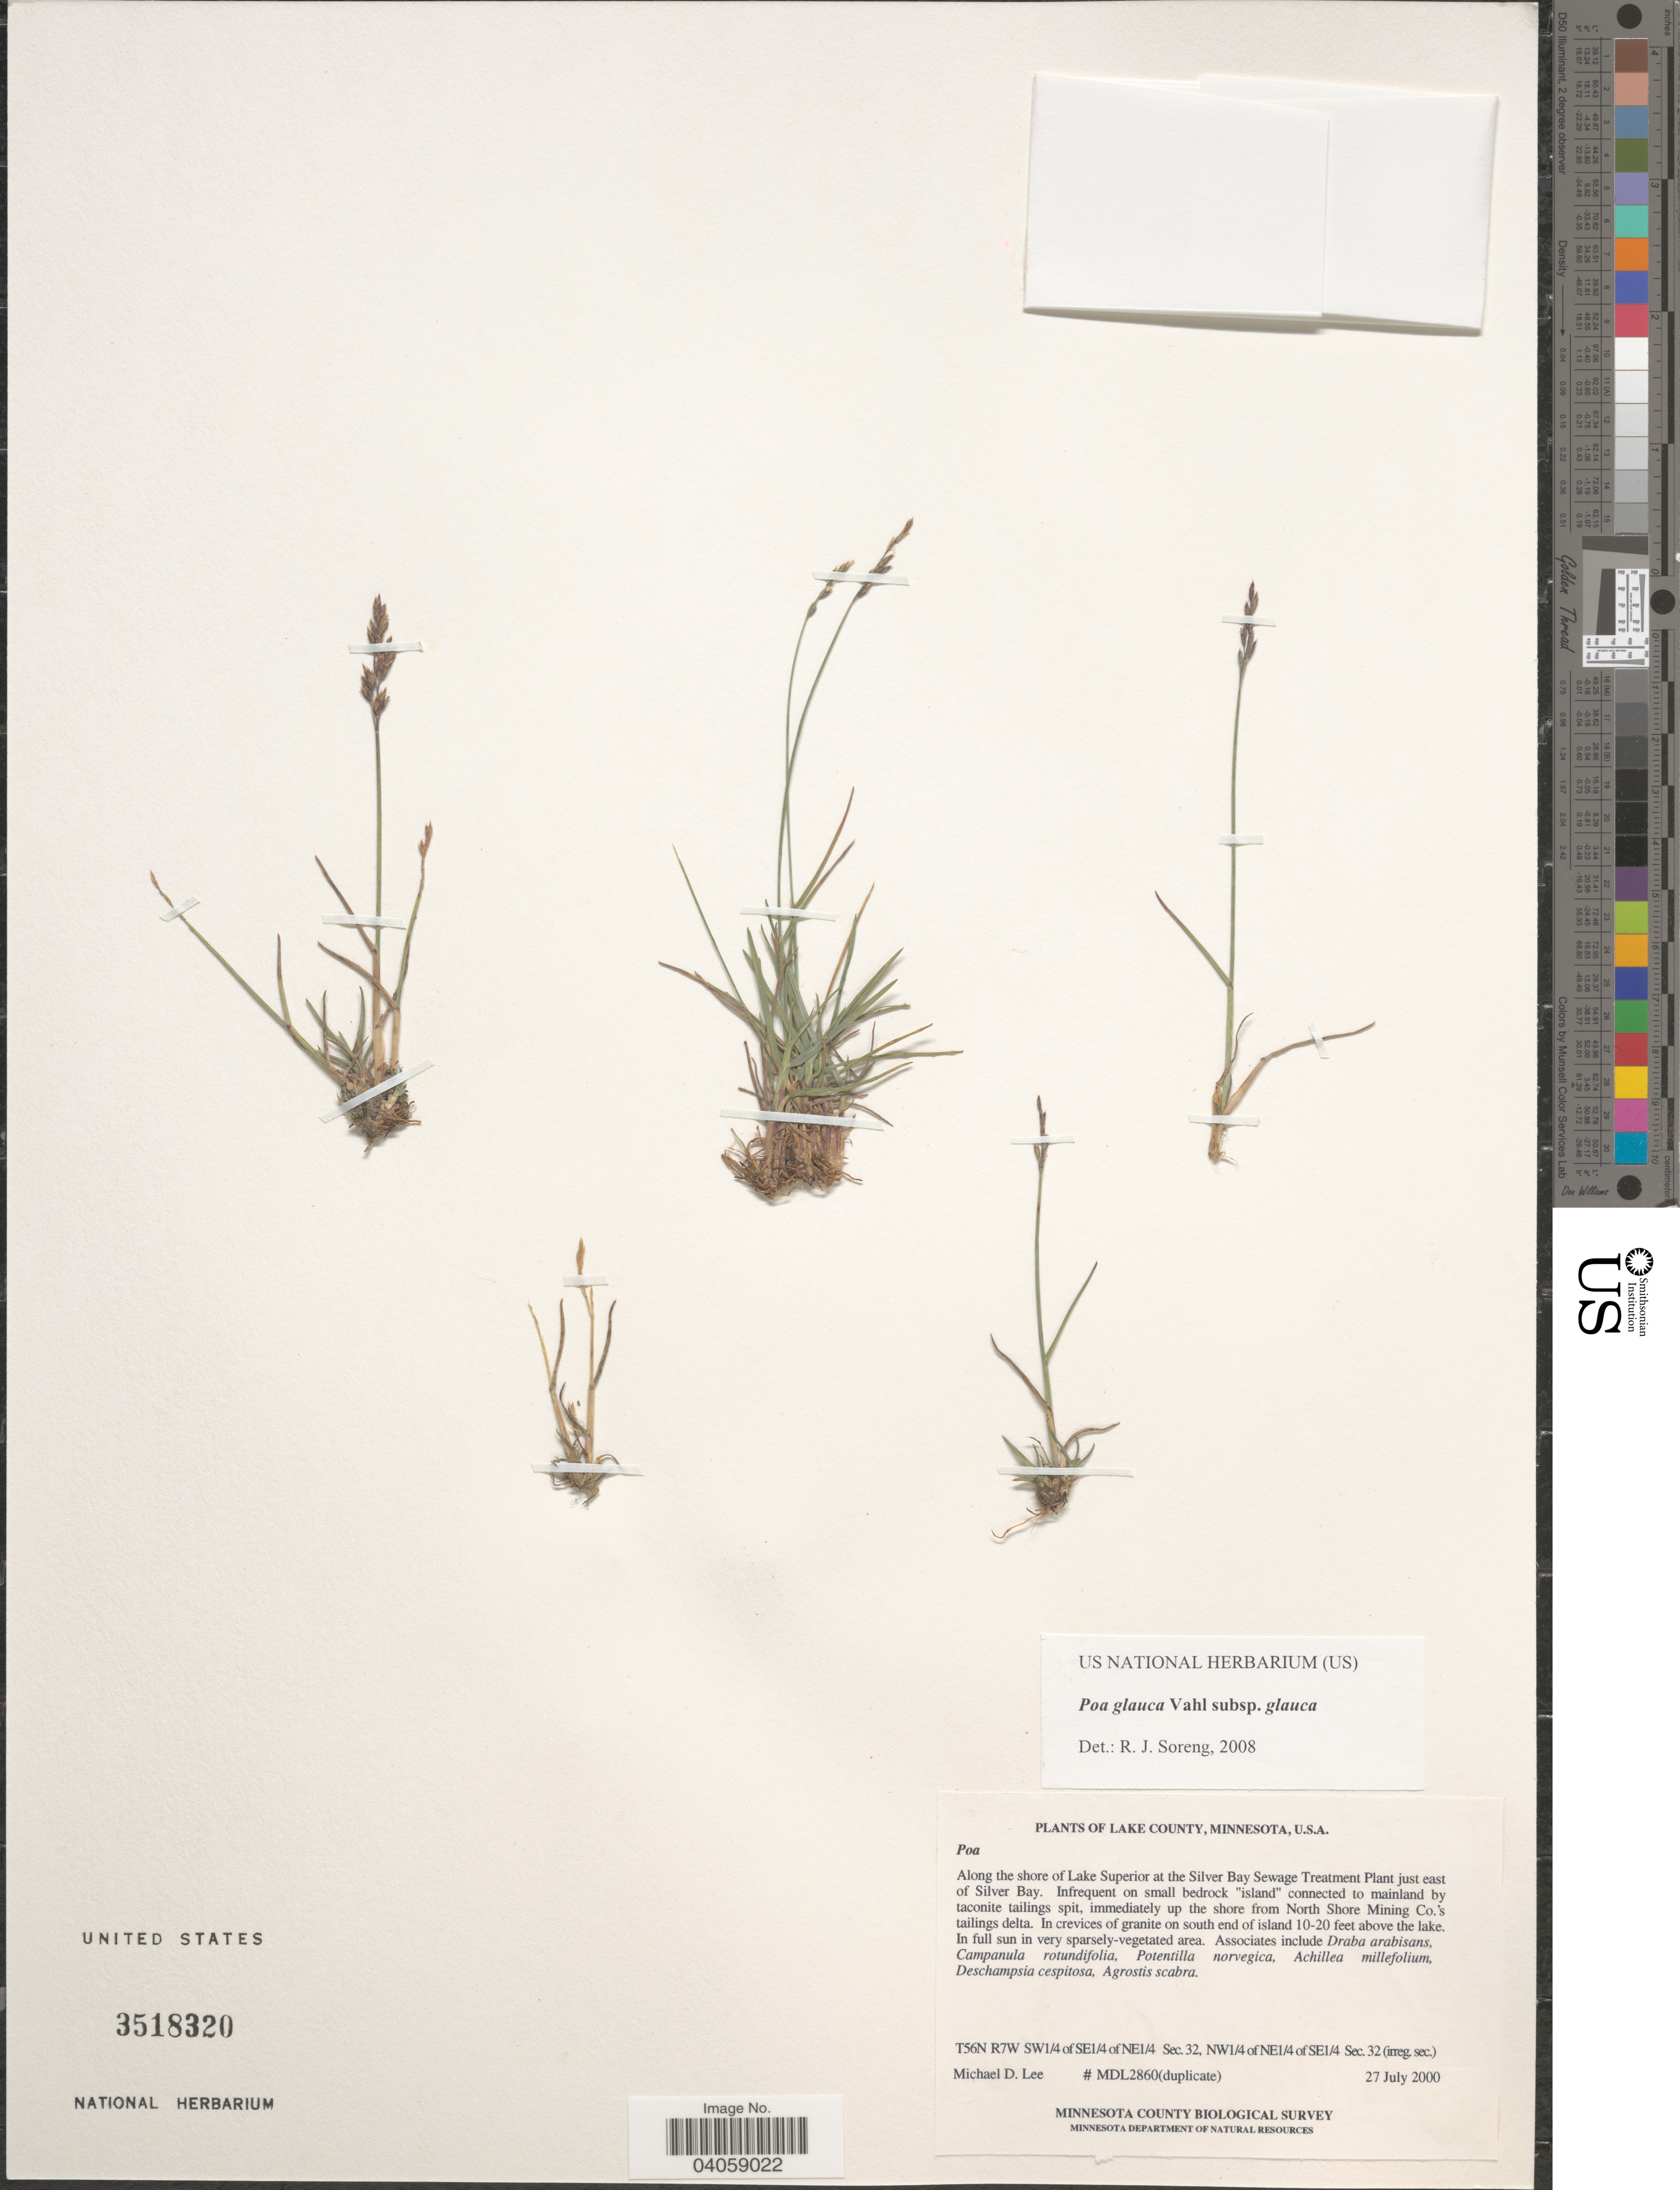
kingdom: Plantae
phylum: Tracheophyta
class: Liliopsida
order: Poales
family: Poaceae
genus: Poa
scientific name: Poa glauca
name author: Vahl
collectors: M. Lee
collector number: MDL2860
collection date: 2000-07-27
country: United States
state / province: Minnesota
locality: Lake County. Along the shore of Lake Superior at the Silver Bay Sewage Treatment Plant just east of Silver Bay. On small bedrock "island" connected to mainland by taconite tailings spit, immediately up the shore from North Shore Mining Co.'s tailings delta. In crevices of granite on south end of island 1020 feet above the lake. T56N R7W SW¼ of SE¼ of NE¼ Sec.32, NW¼ of NE¼ of SE¼ Sec. 32.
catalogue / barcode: US 3518320